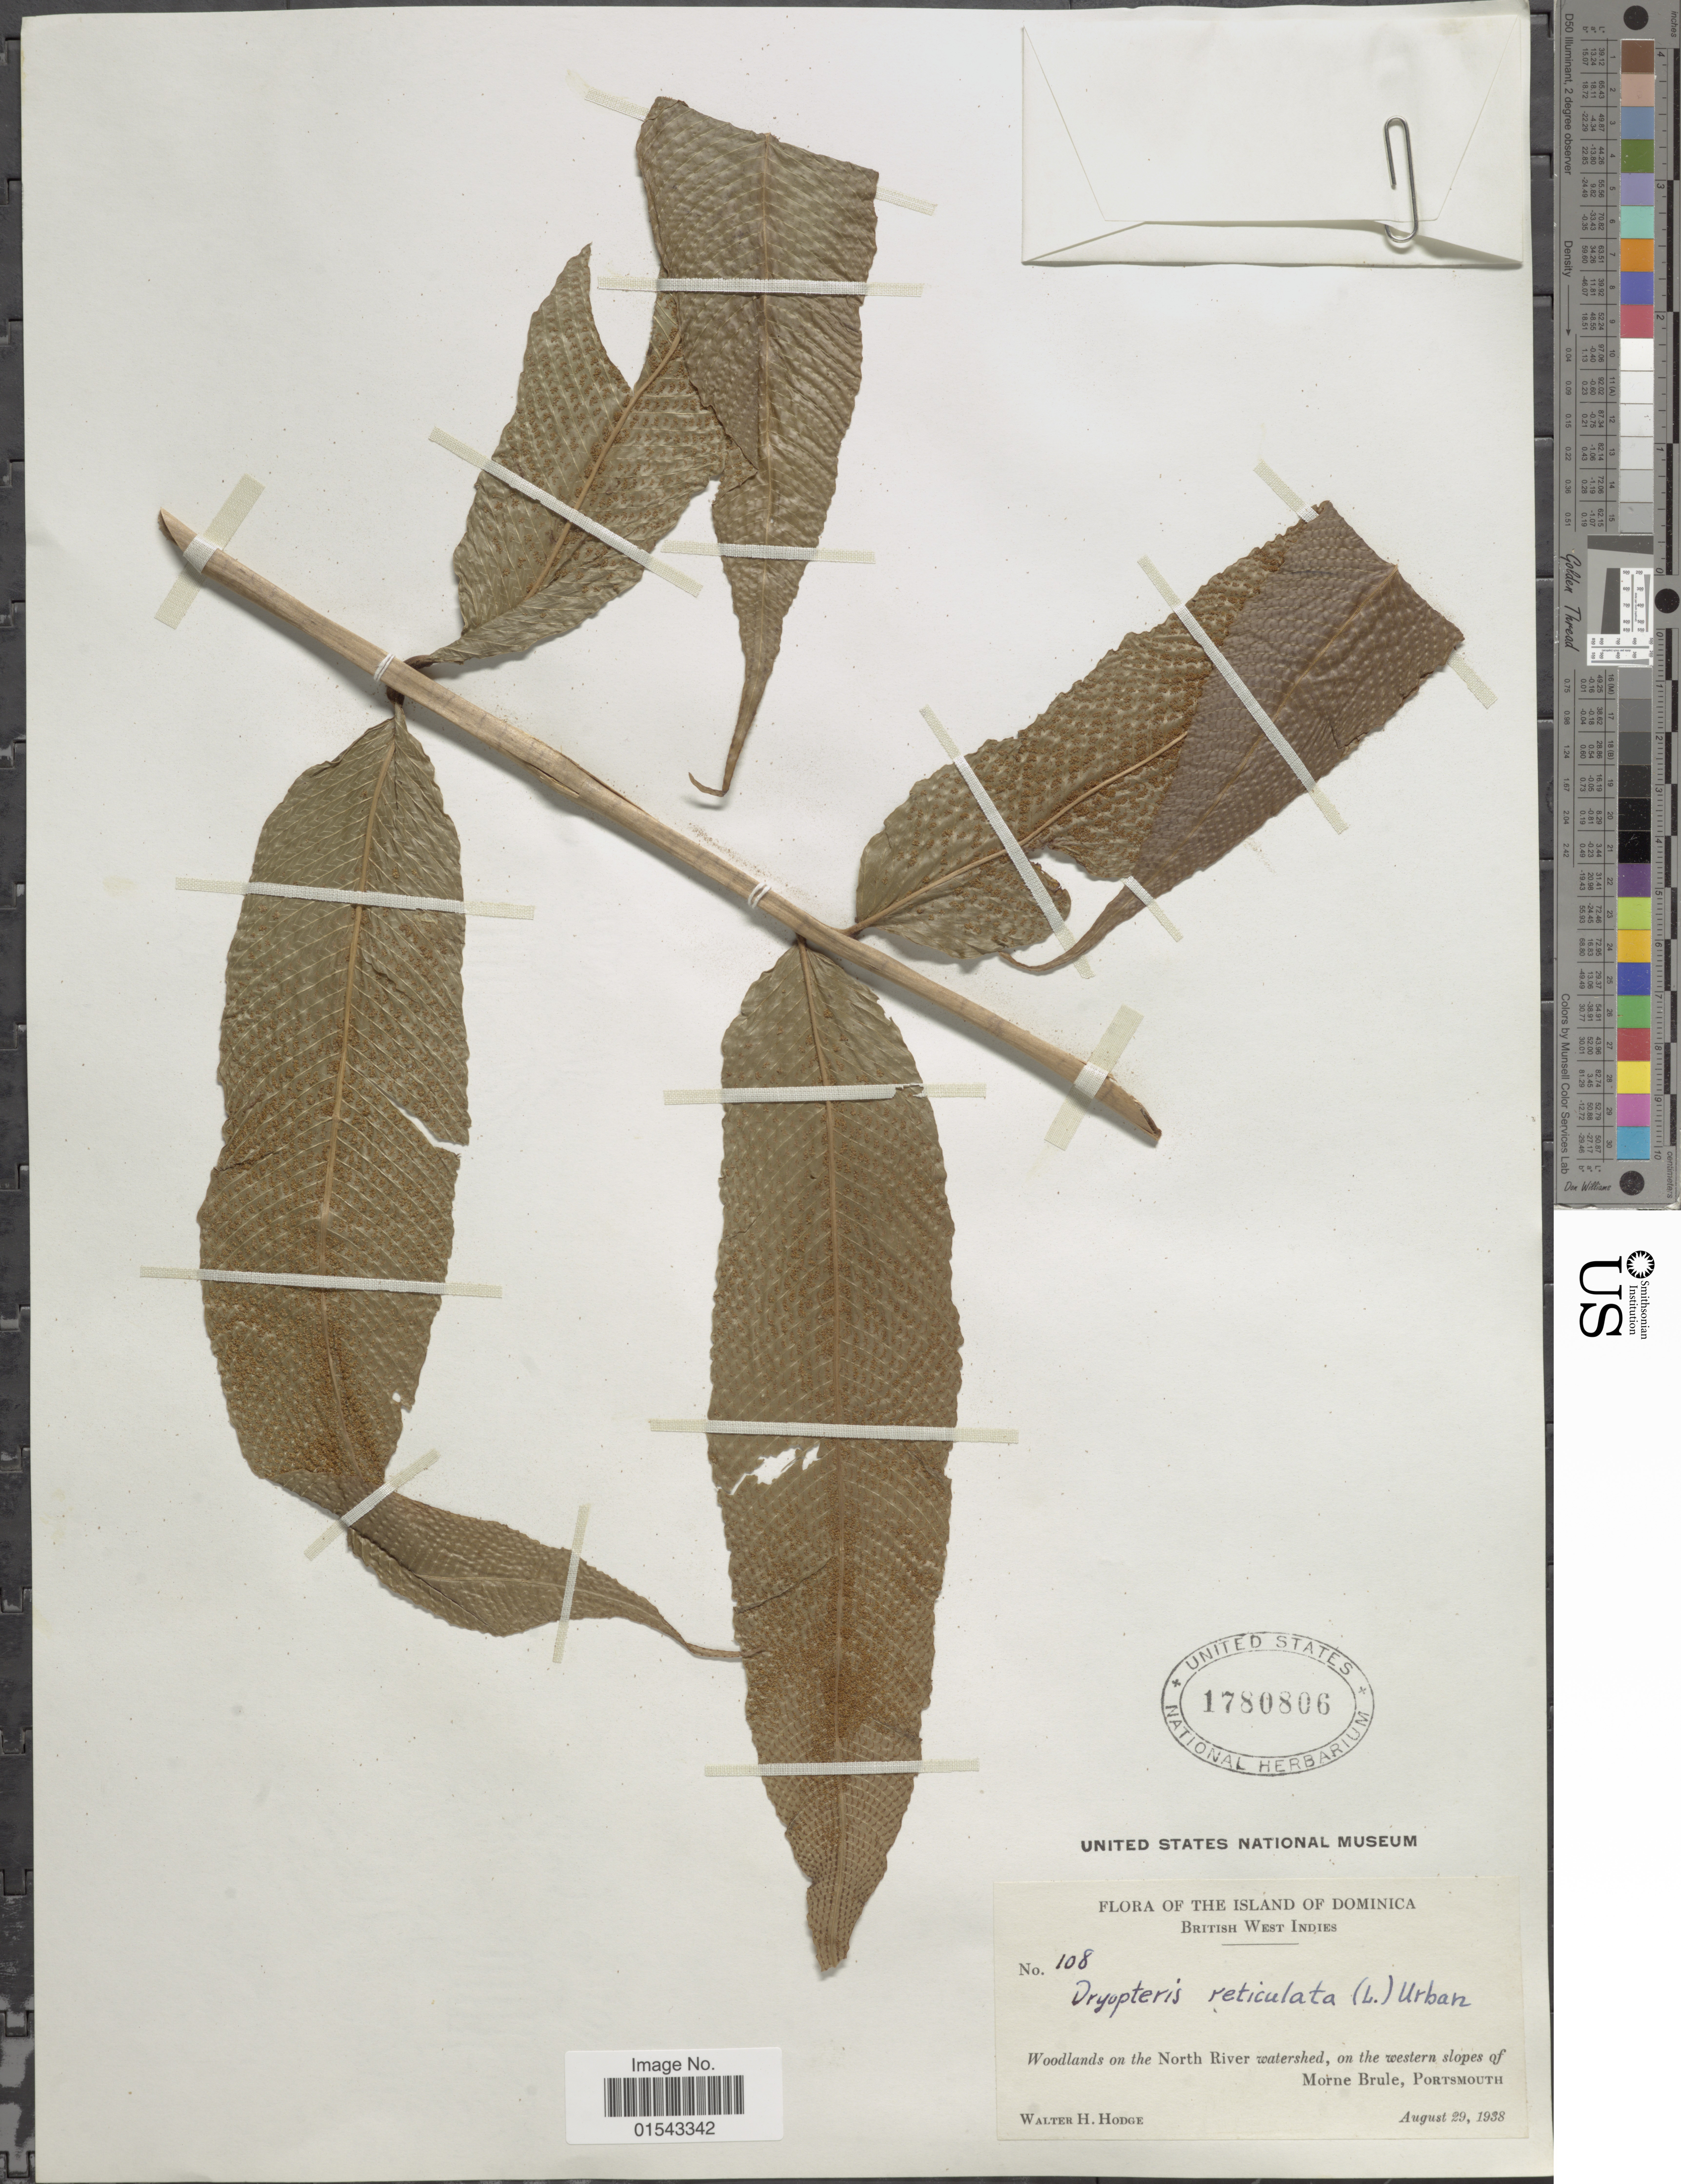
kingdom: Plantae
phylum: Tracheophyta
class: Polypodiopsida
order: Polypodiales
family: Thelypteridaceae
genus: Meniscium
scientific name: Meniscium reticulatum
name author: (L.) Sw.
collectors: W. Hodge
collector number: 108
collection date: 1938-08-29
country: Dominica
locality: British West Indies. Woodlands on the North River watershed, on the western slopes of Morne Brule, Portsmouth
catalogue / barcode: US 1780806